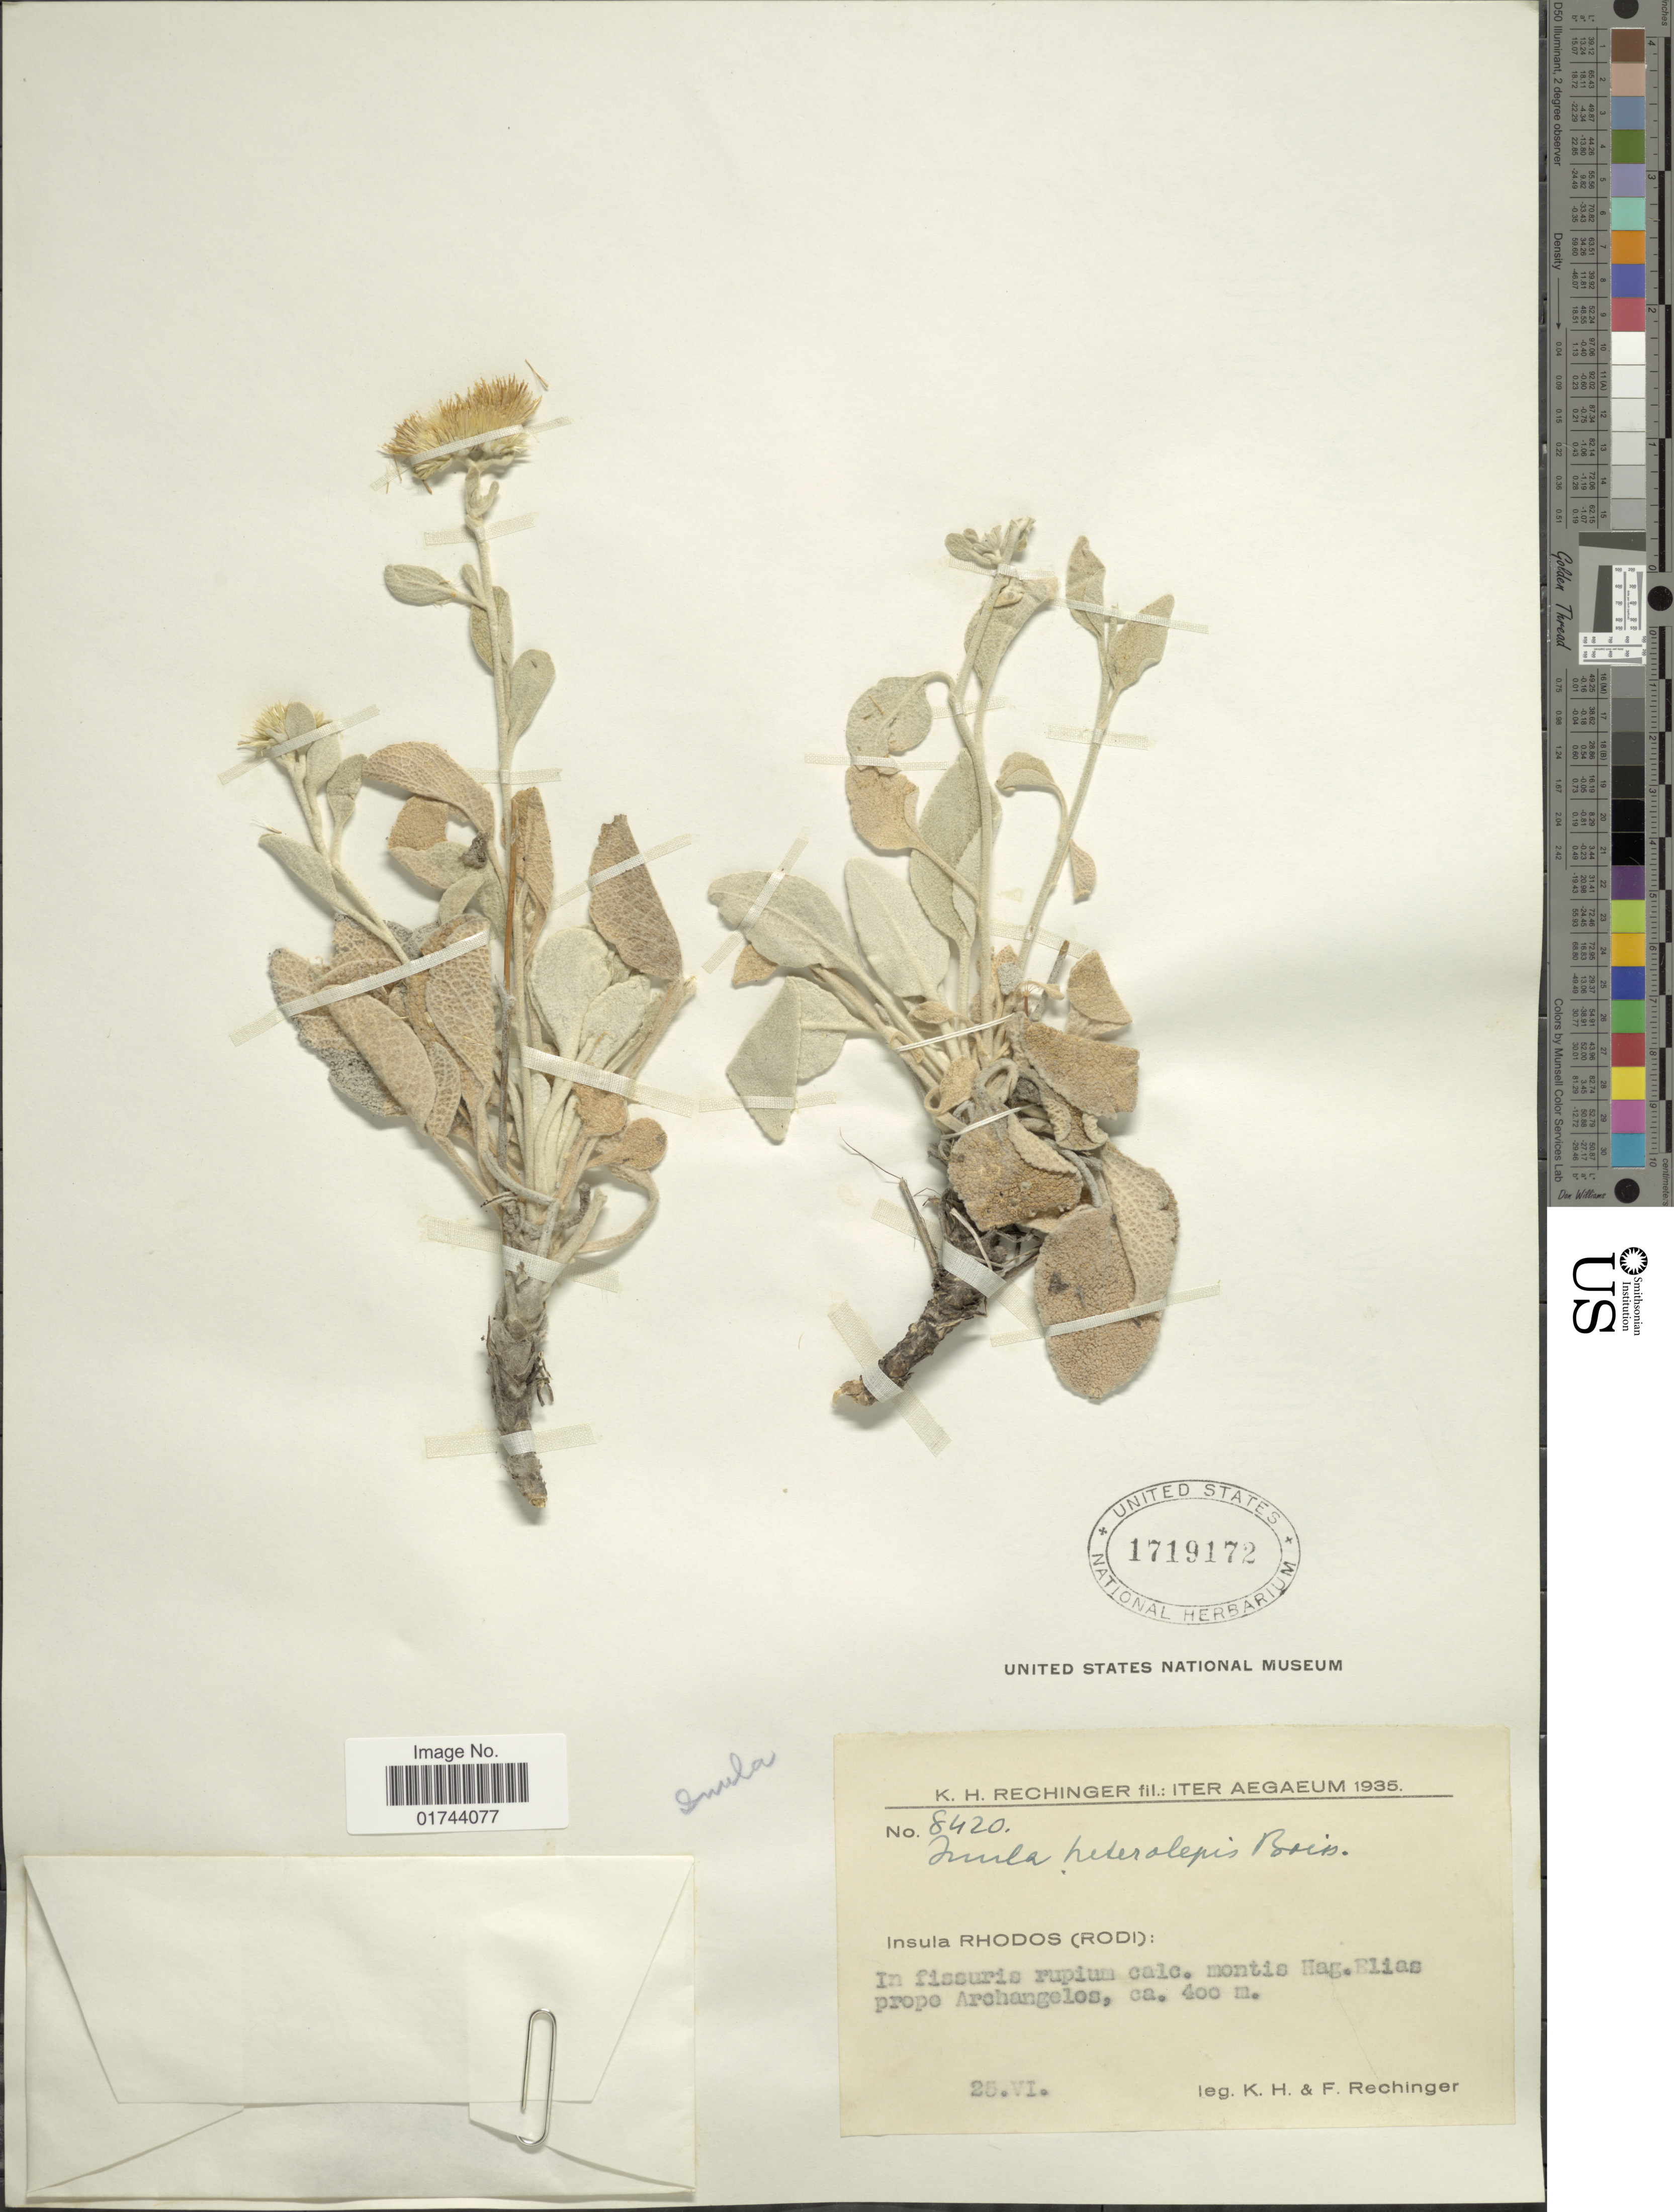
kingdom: Plantae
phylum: Tracheophyta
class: Magnoliopsida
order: Asterales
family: Asteraceae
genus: Inula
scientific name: Inula heterolepis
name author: Boiss.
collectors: K. H. Rechinger & F. Rechinger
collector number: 8420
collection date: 1935-06-25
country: Greece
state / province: South Aegean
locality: In fissurs rupium calc. montis Hag. Blias prope Archangeles. Insula Rhodos (Rodi)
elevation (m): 400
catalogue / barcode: US 1719172